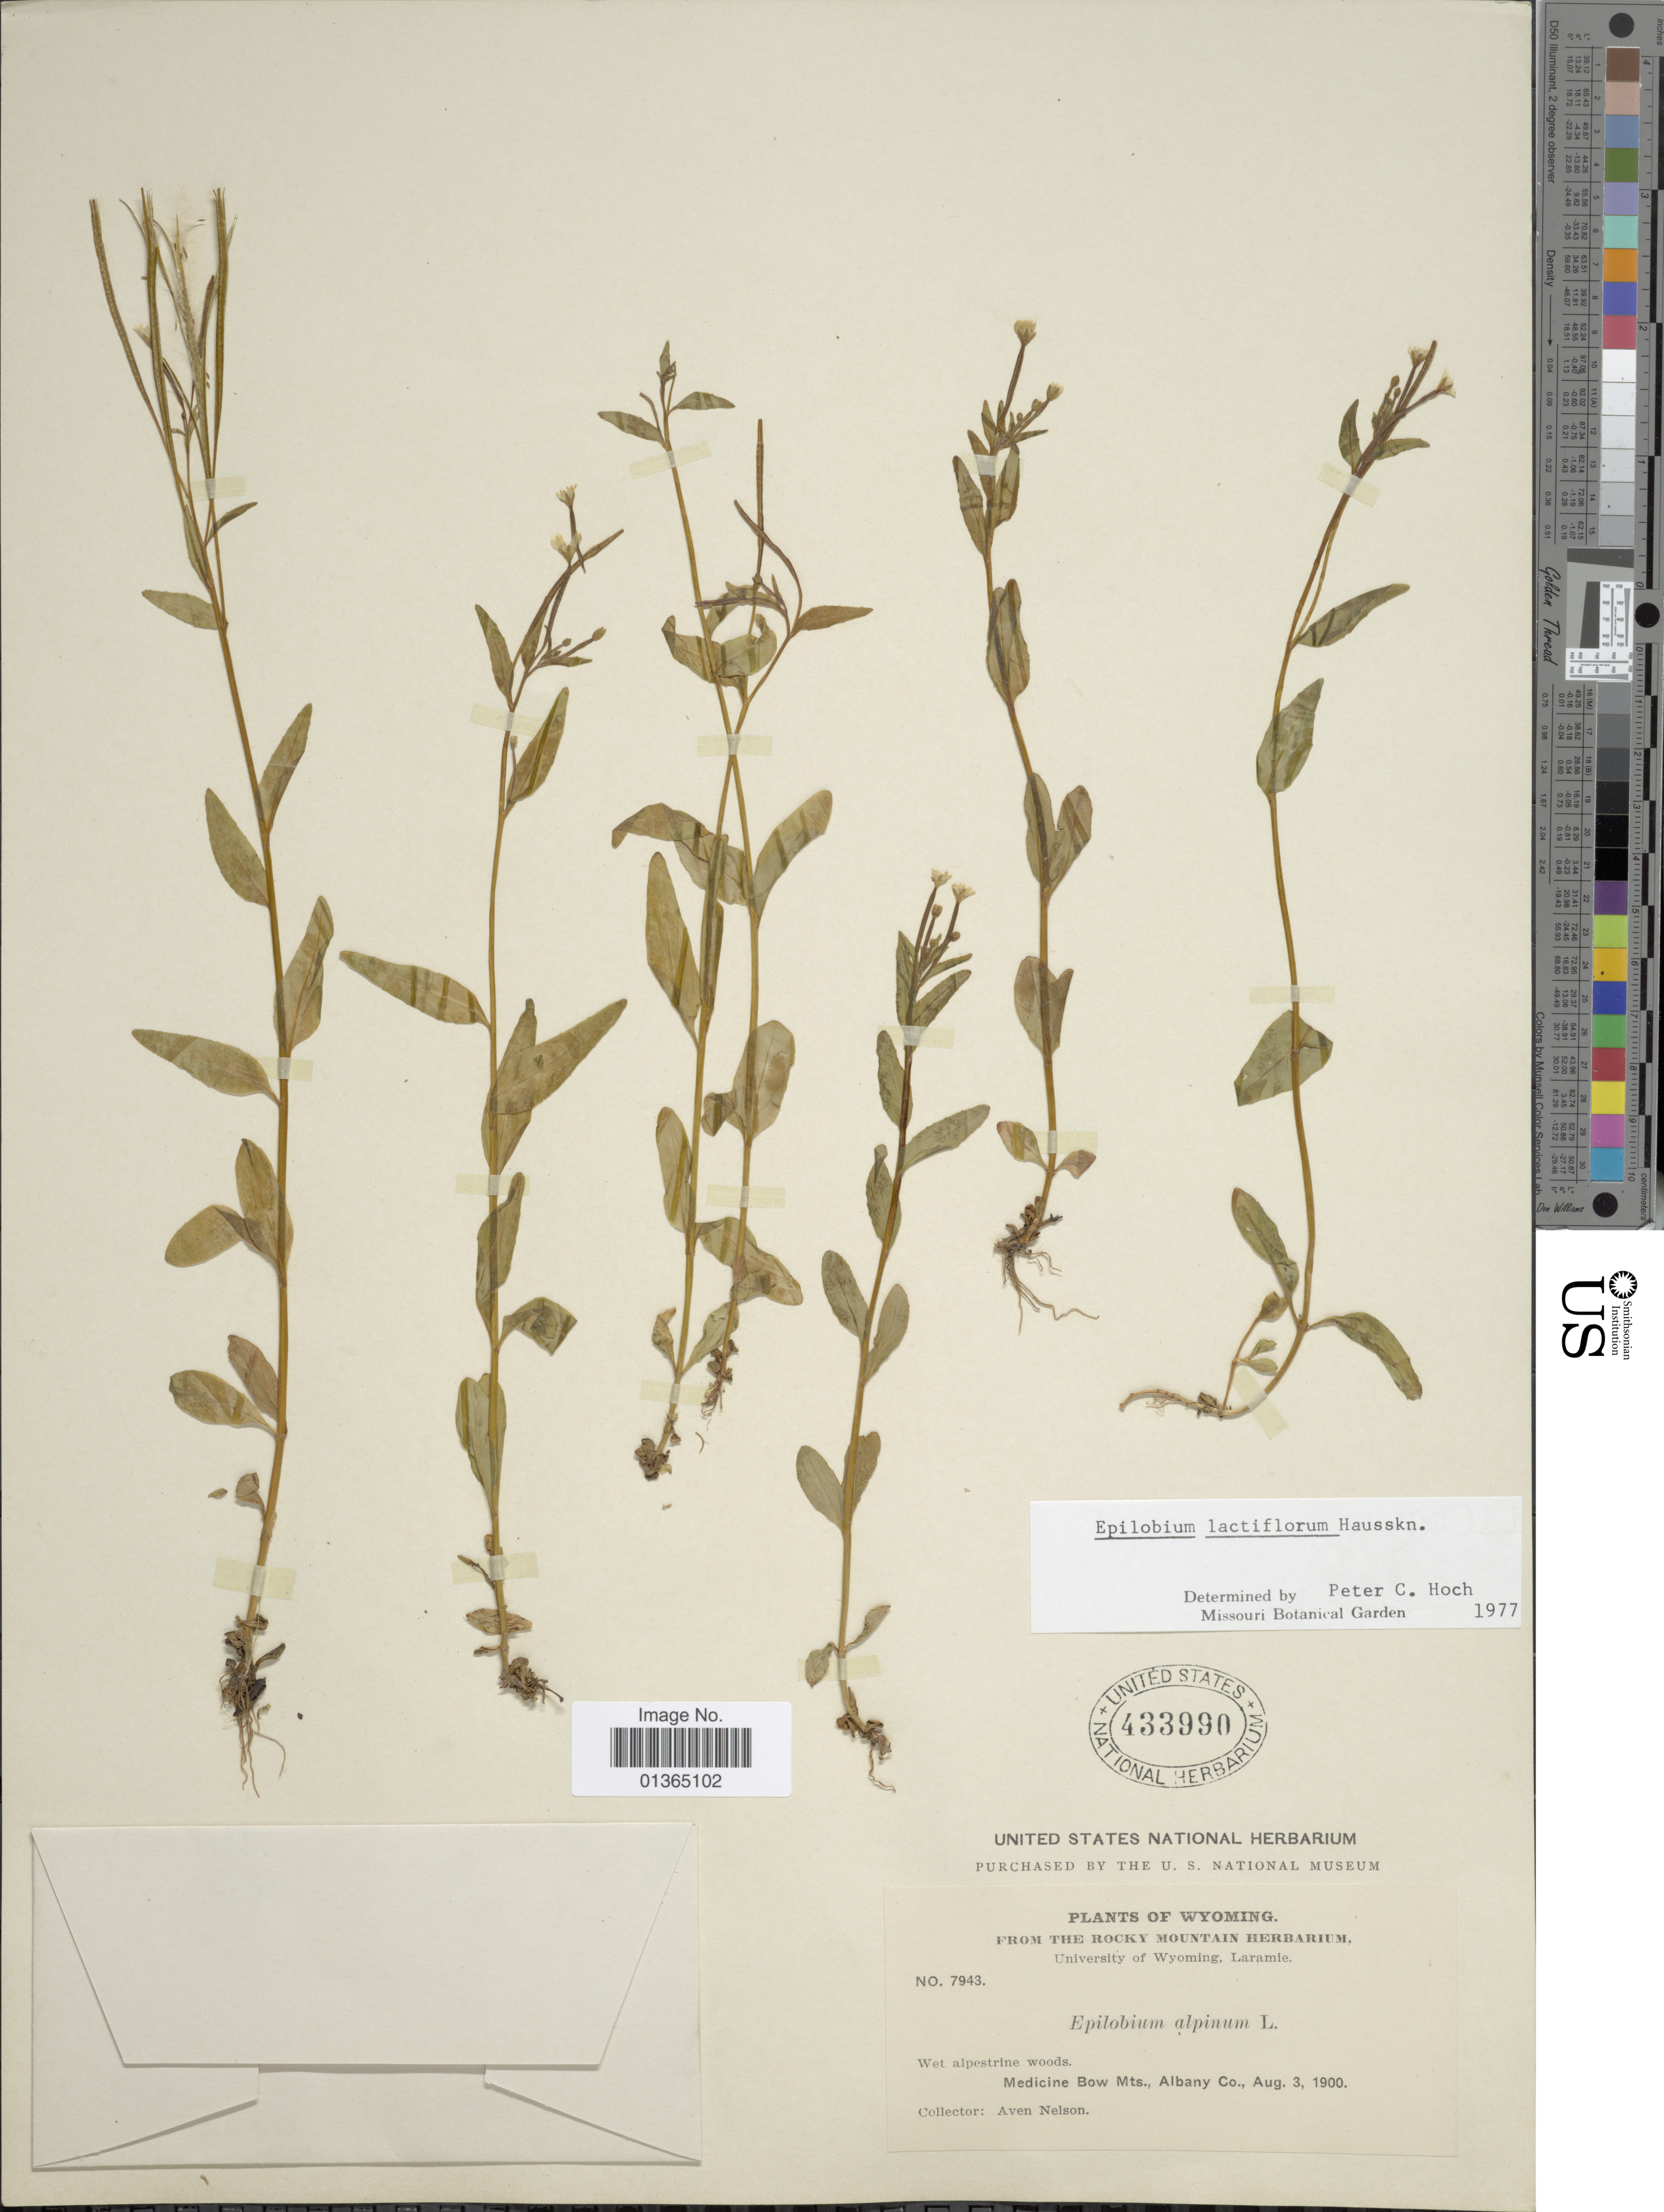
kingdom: Plantae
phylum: Tracheophyta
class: Magnoliopsida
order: Myrtales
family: Onagraceae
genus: Epilobium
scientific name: Epilobium lactiflorum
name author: Hausskn.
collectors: A. Nelson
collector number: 7943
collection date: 1900-08-03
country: United States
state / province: Wyoming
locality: Medicine Bow Mts., Albany Co.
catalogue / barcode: US 433990